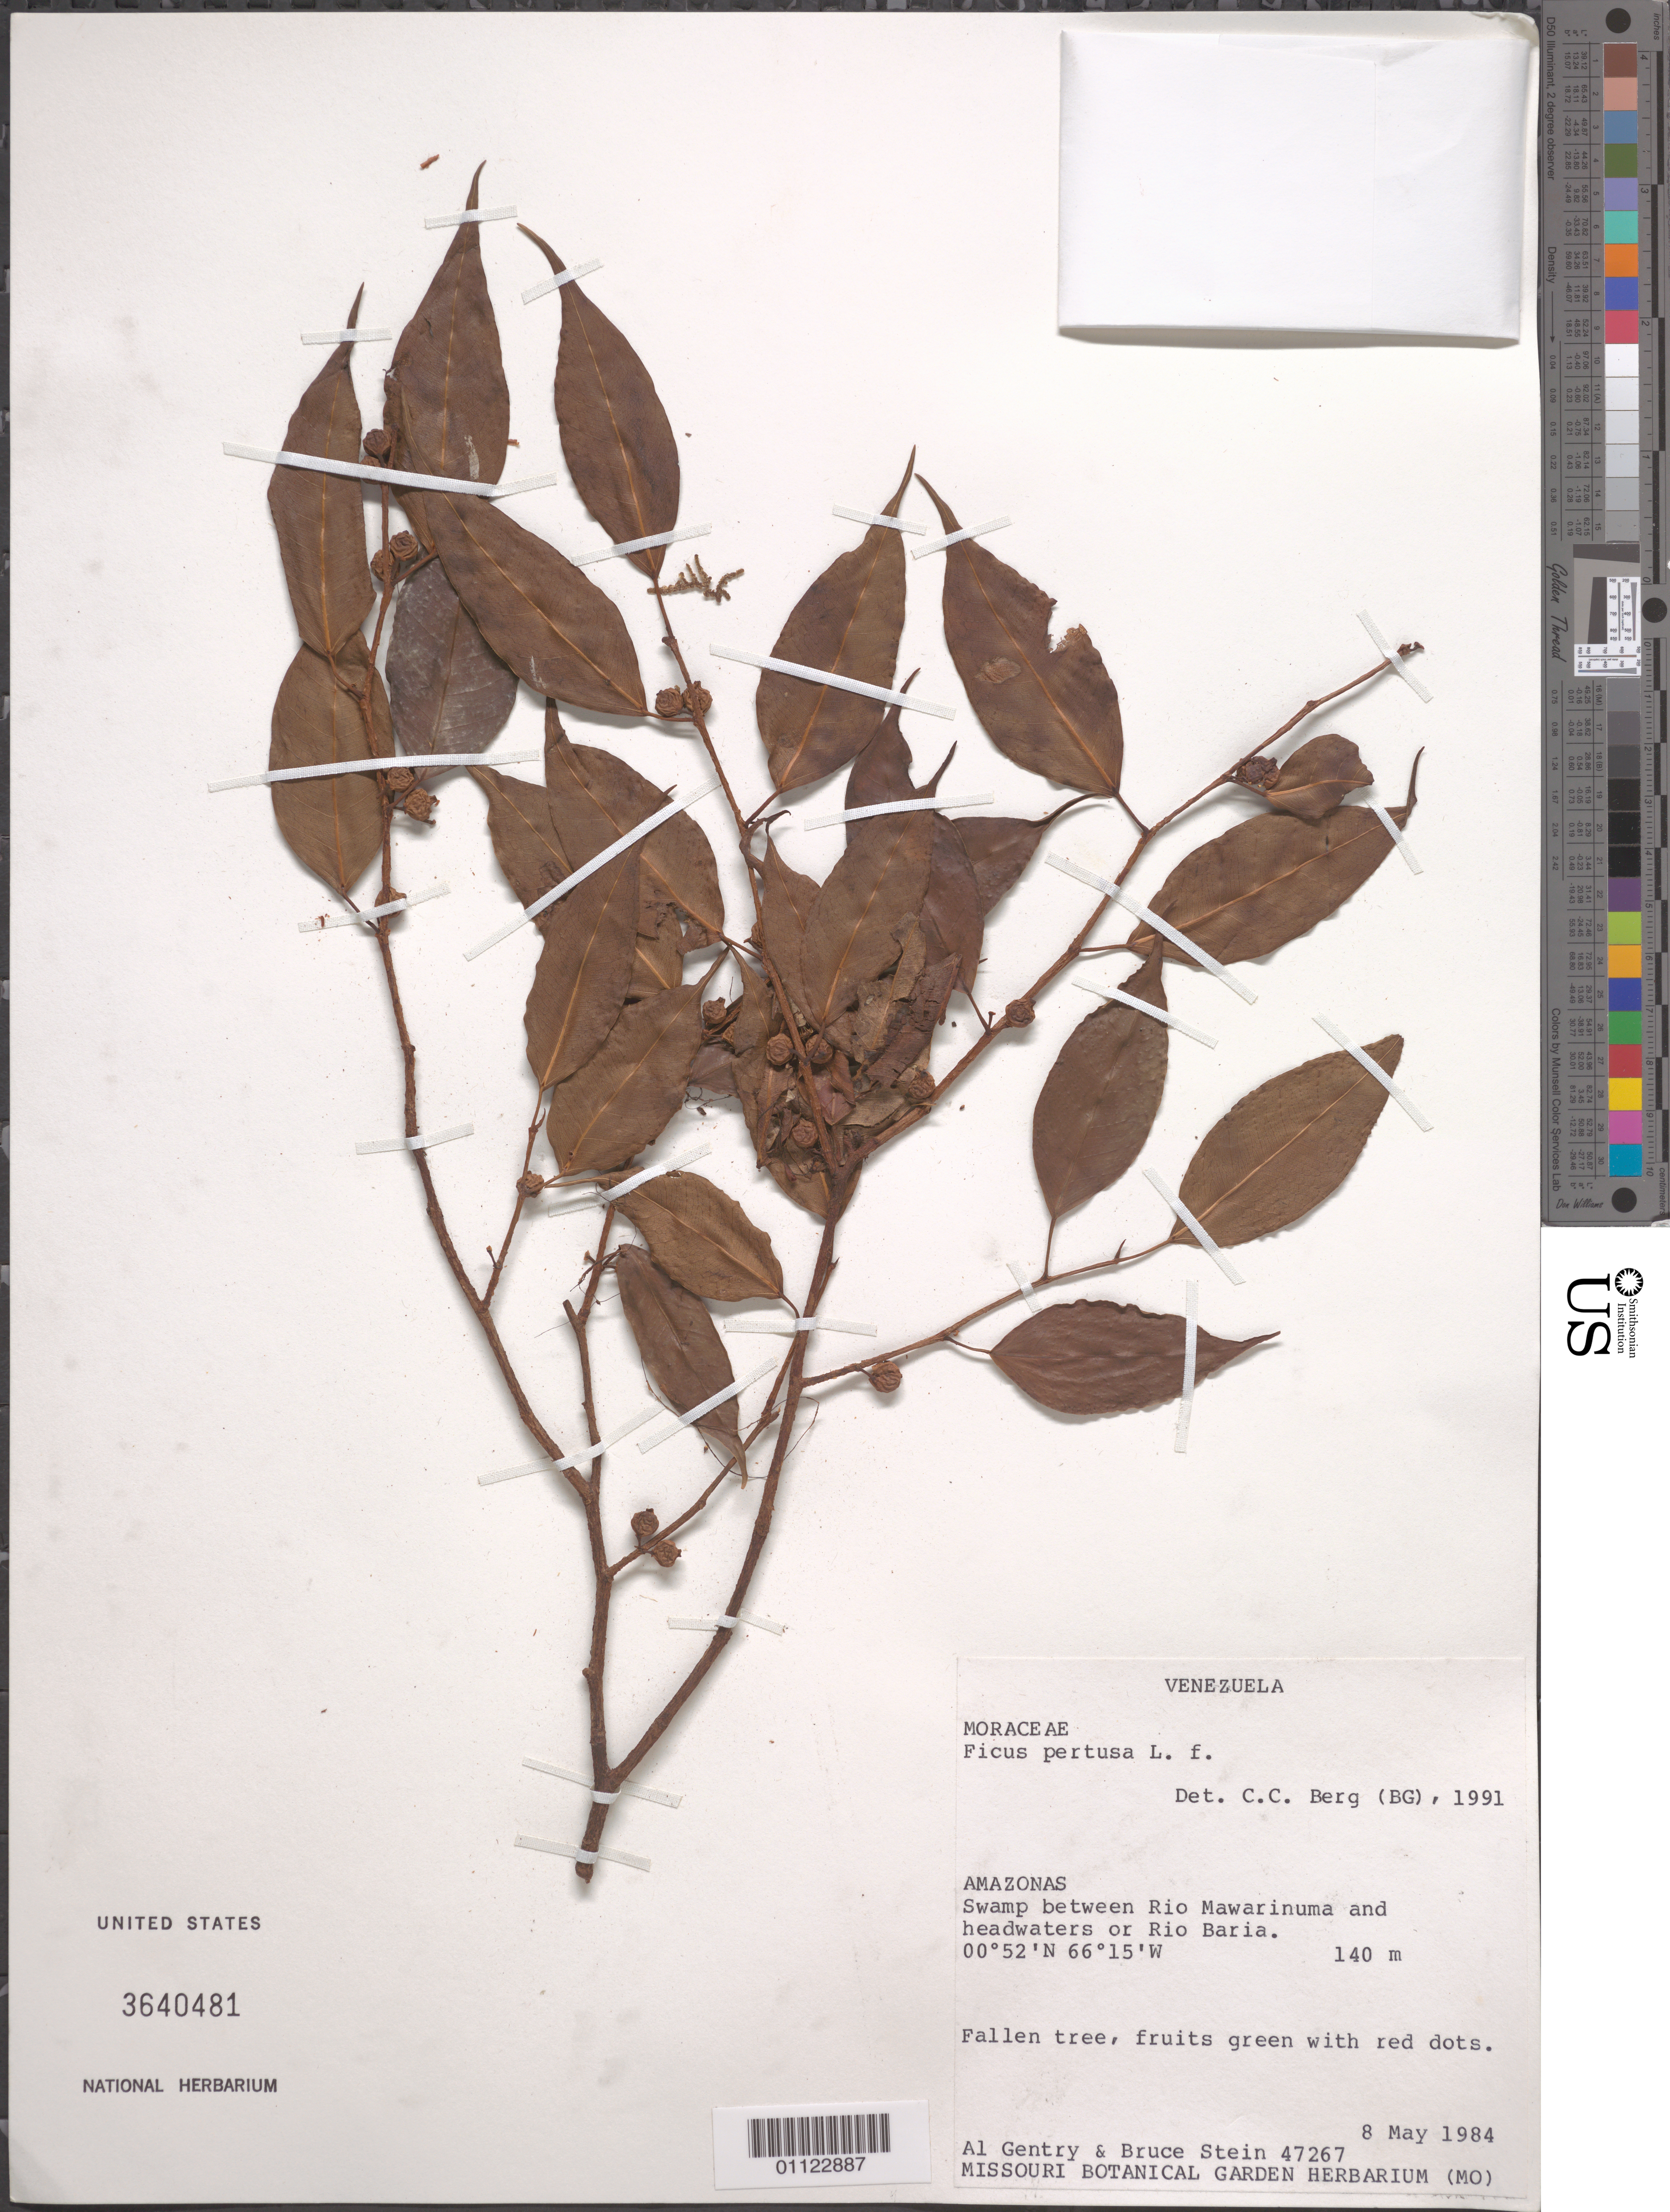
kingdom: Plantae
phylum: Tracheophyta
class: Magnoliopsida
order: Rosales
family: Moraceae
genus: Ficus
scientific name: Ficus nigrotuberculata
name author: Pelissari & Romaniuc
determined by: Mitidieri, Nicole, (WIS), University of Wisconsin - Madison (UNITED STATES)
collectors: A. H. Gentry & B. Stein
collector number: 47267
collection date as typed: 8-May-84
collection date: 1984-05-08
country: Venezuela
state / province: Amazonas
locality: Río Mawarinuma to headwaters of Río Baria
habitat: Swamp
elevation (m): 140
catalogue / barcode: US 3640481